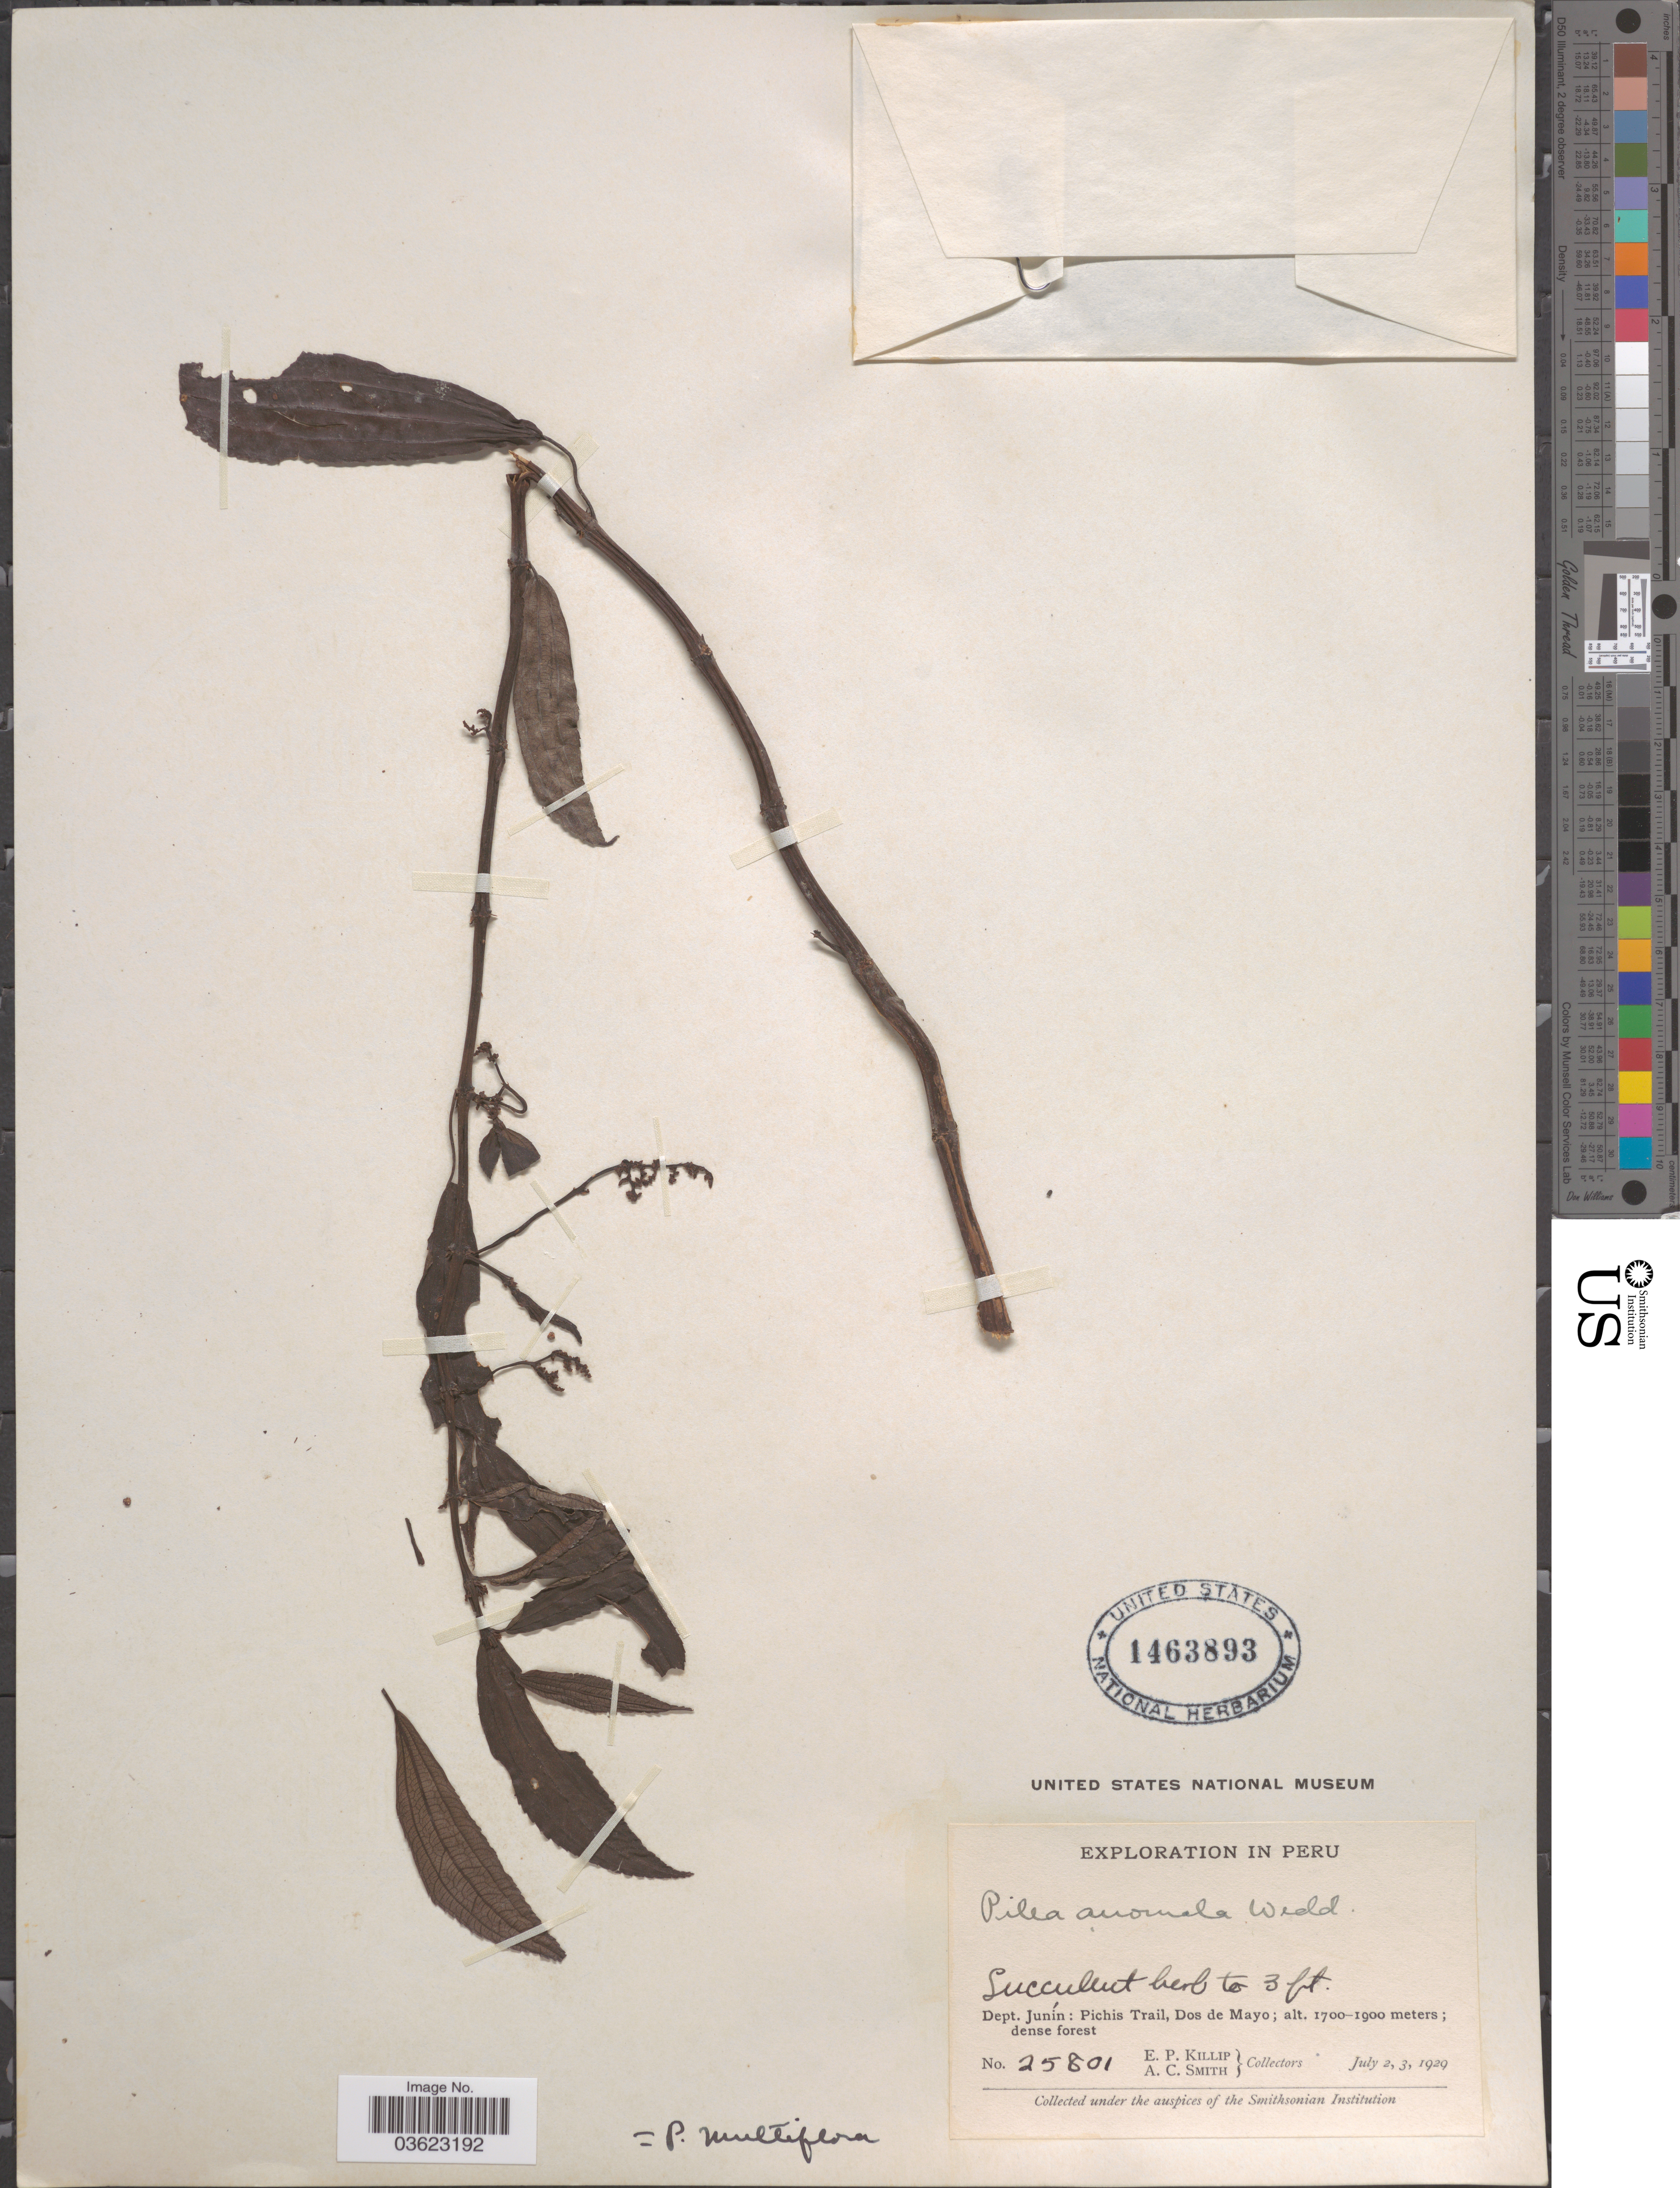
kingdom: Plantae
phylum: Tracheophyta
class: Magnoliopsida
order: Rosales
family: Urticaceae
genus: Pilea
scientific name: Pilea anomala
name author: Wedd.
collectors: E. P. Killip & A. C. Smith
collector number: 25801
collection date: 1929-07-02/1929-07-03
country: Peru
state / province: Junín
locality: Dept. Junín: Pichis Trail, Dos de Mayo.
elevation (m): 1700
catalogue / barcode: US 1463893